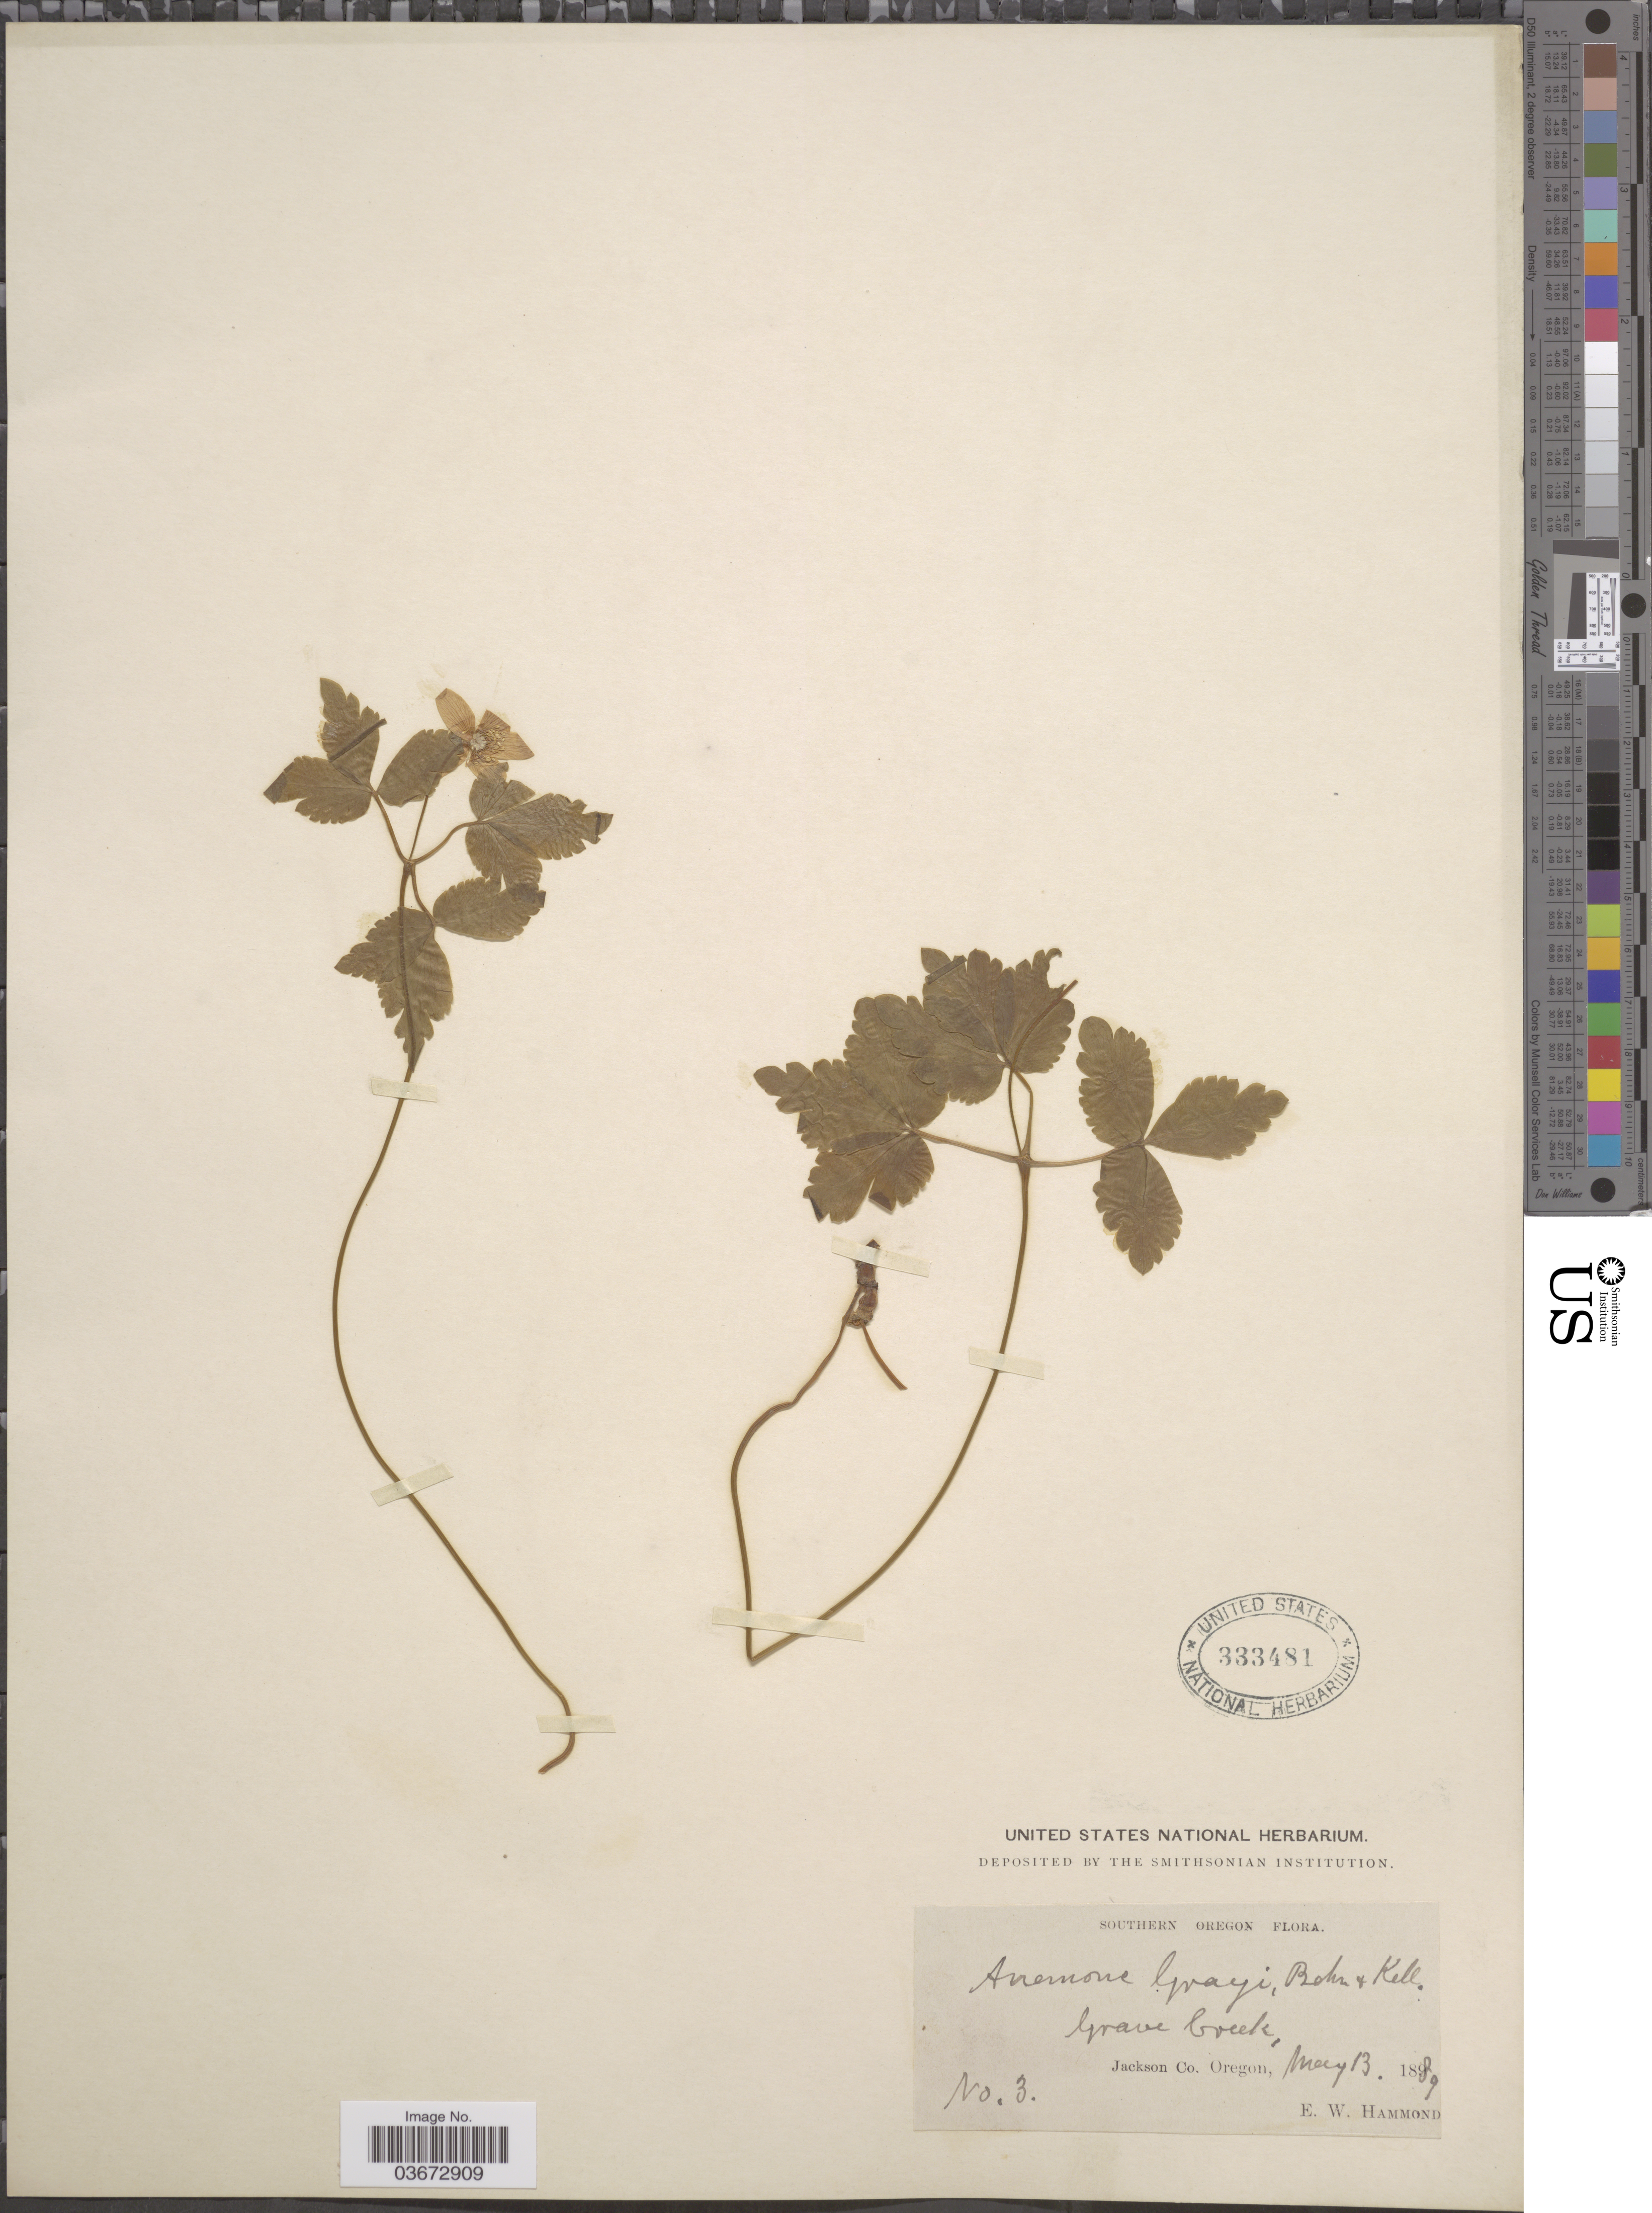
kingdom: Plantae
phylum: Tracheophyta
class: Magnoliopsida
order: Ranunculales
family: Ranunculaceae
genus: Anemone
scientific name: Anemone quinquefolia var. grayi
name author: (Behr ex Kellogg) Jeps.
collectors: E. Hammond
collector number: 3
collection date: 1889-05-13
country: United States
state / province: Oregon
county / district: Jackson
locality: Southern Oregon. Grave Creek, Jackson Co.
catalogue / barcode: US 333481